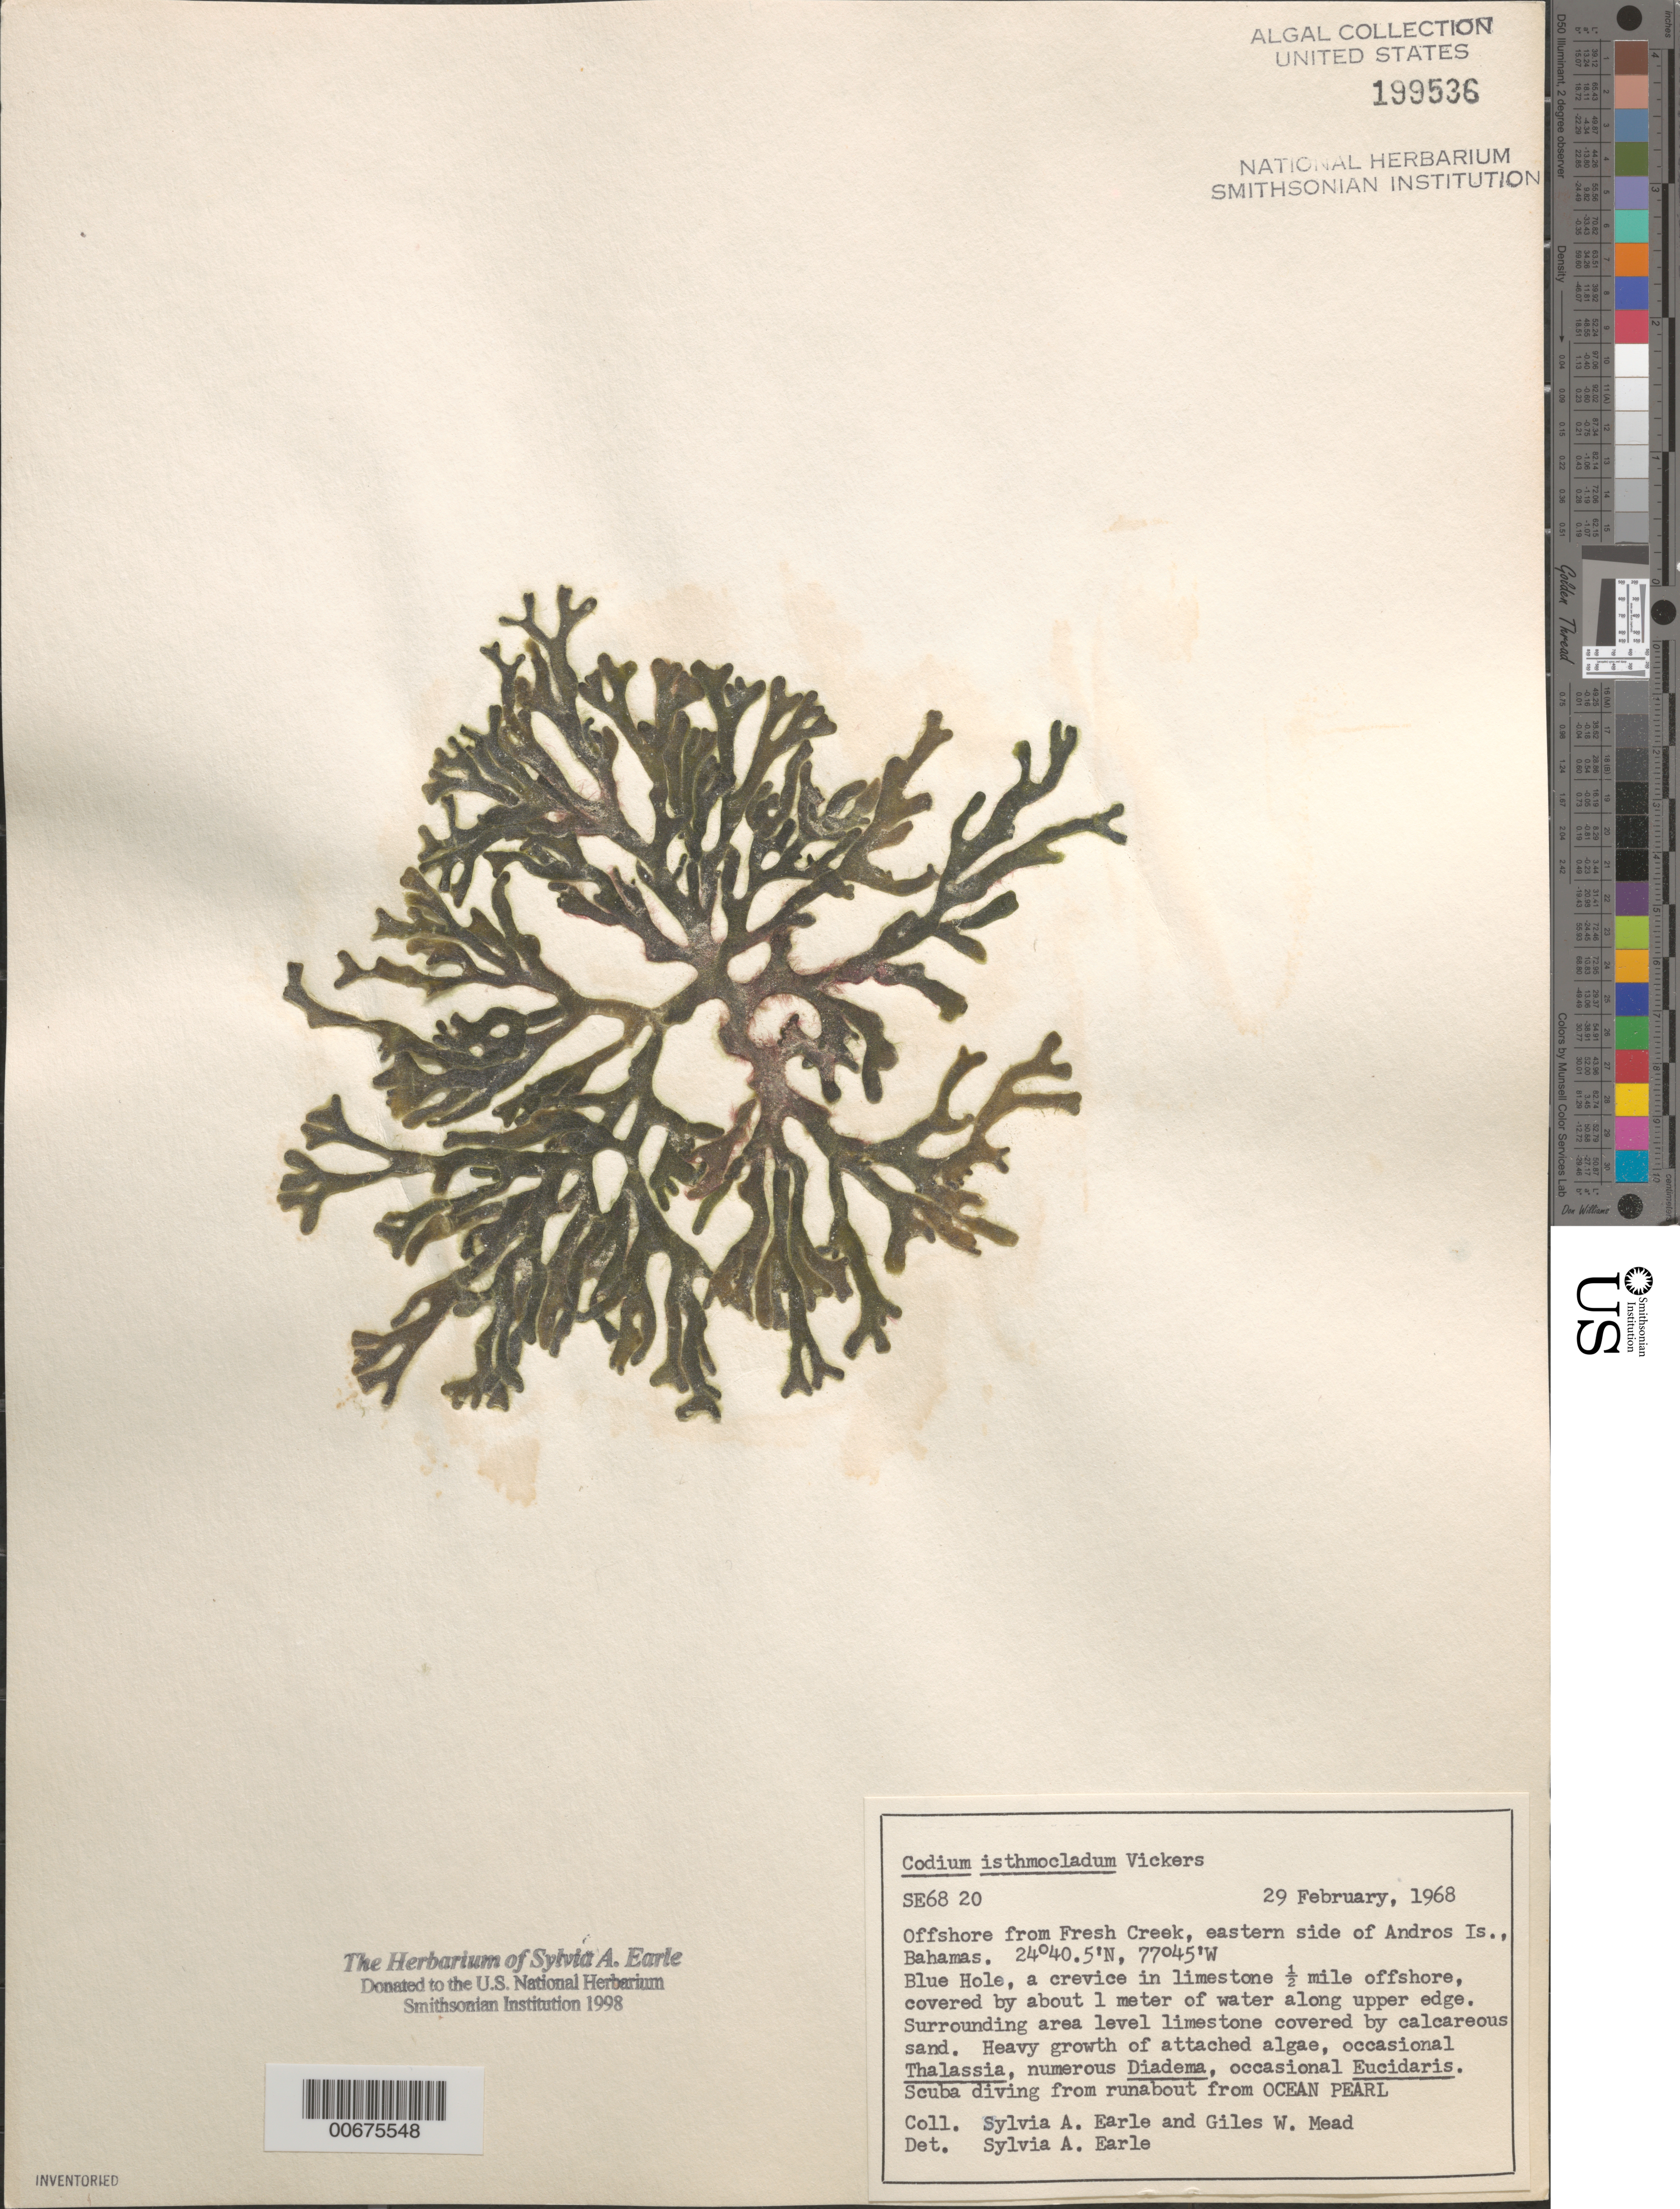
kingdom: Plantae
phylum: Chlorophyta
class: Ulvophyceae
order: Bryopsidales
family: Codiaceae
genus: Codium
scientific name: Codium isthmocladum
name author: Vickers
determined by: Earle, S. A.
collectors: S. A. Earle & G. W. Mead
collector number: SE 6820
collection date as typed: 29 Feb 1968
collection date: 1968-02-29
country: Bahamas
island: Andros Island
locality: Blue Hole, off Fresh Creek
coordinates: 24 40.5' N, 77 45' W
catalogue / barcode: US 199536